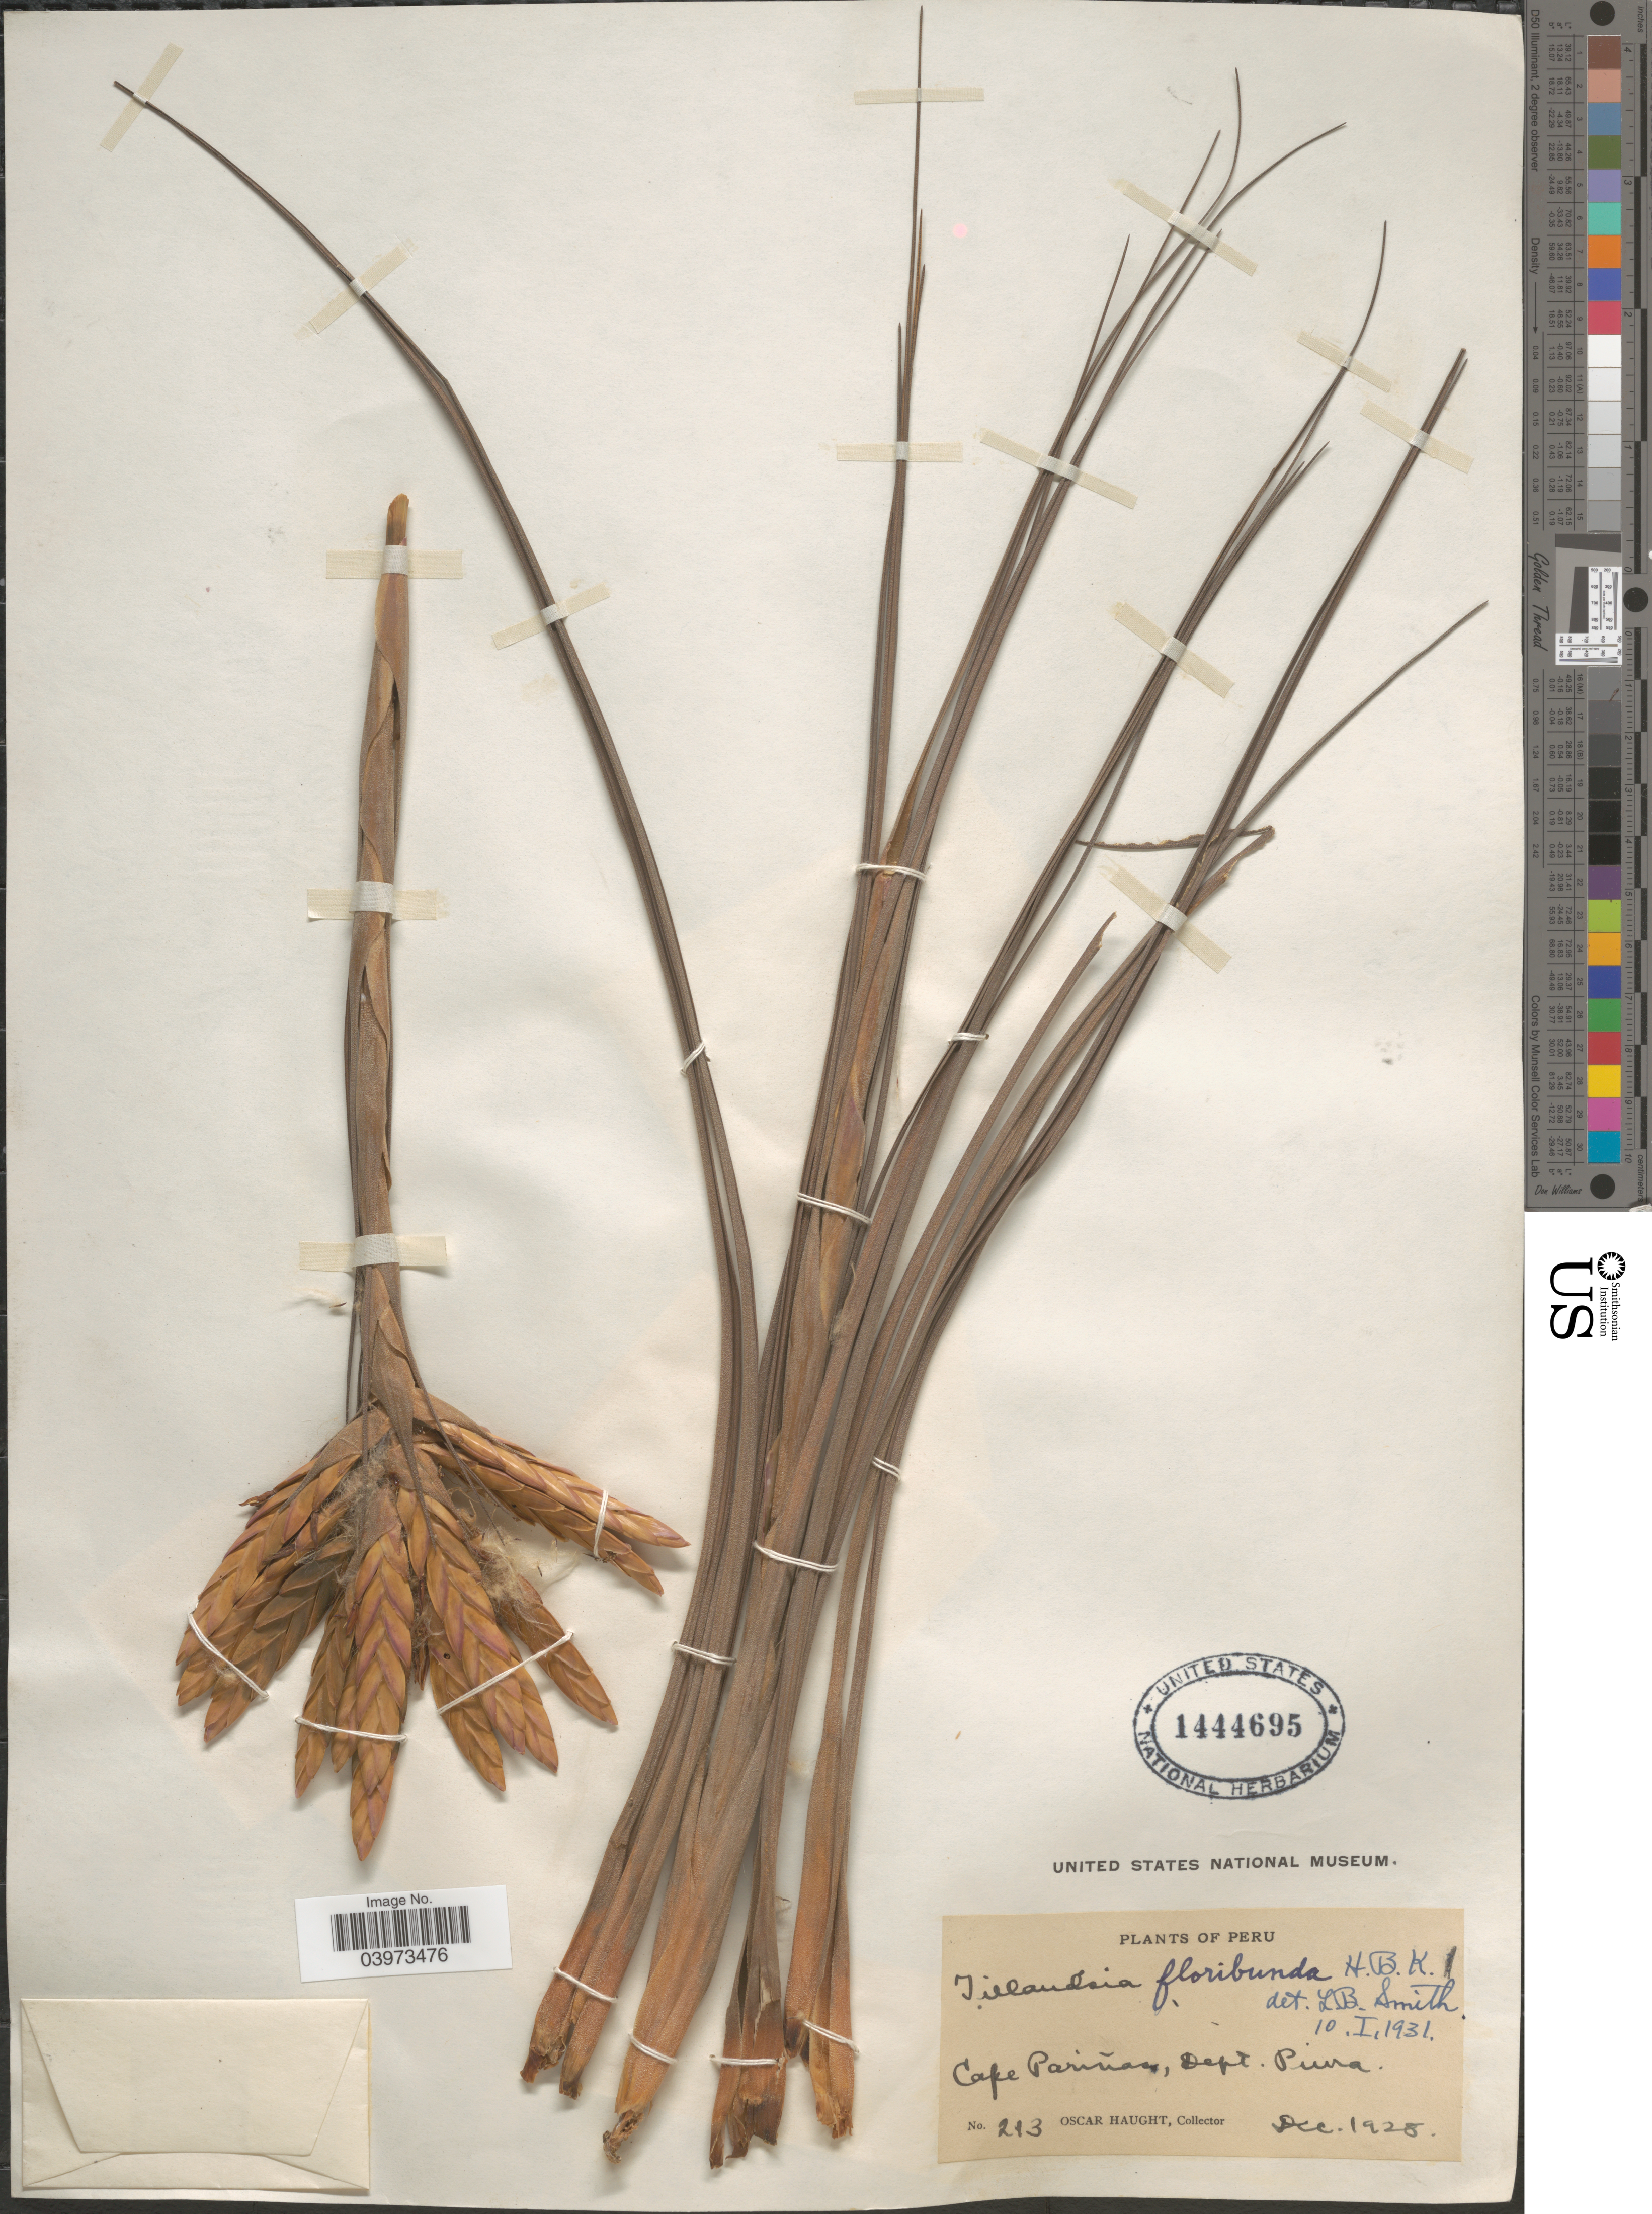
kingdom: Plantae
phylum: Tracheophyta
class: Liliopsida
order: Poales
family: Bromeliaceae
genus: Tillandsia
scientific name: Tillandsia floribunda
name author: Kunth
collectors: O. L. Haught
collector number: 213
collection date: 1928-12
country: Peru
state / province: Piura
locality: Cape Pariñas, Dept. Piura.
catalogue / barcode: US 1444695